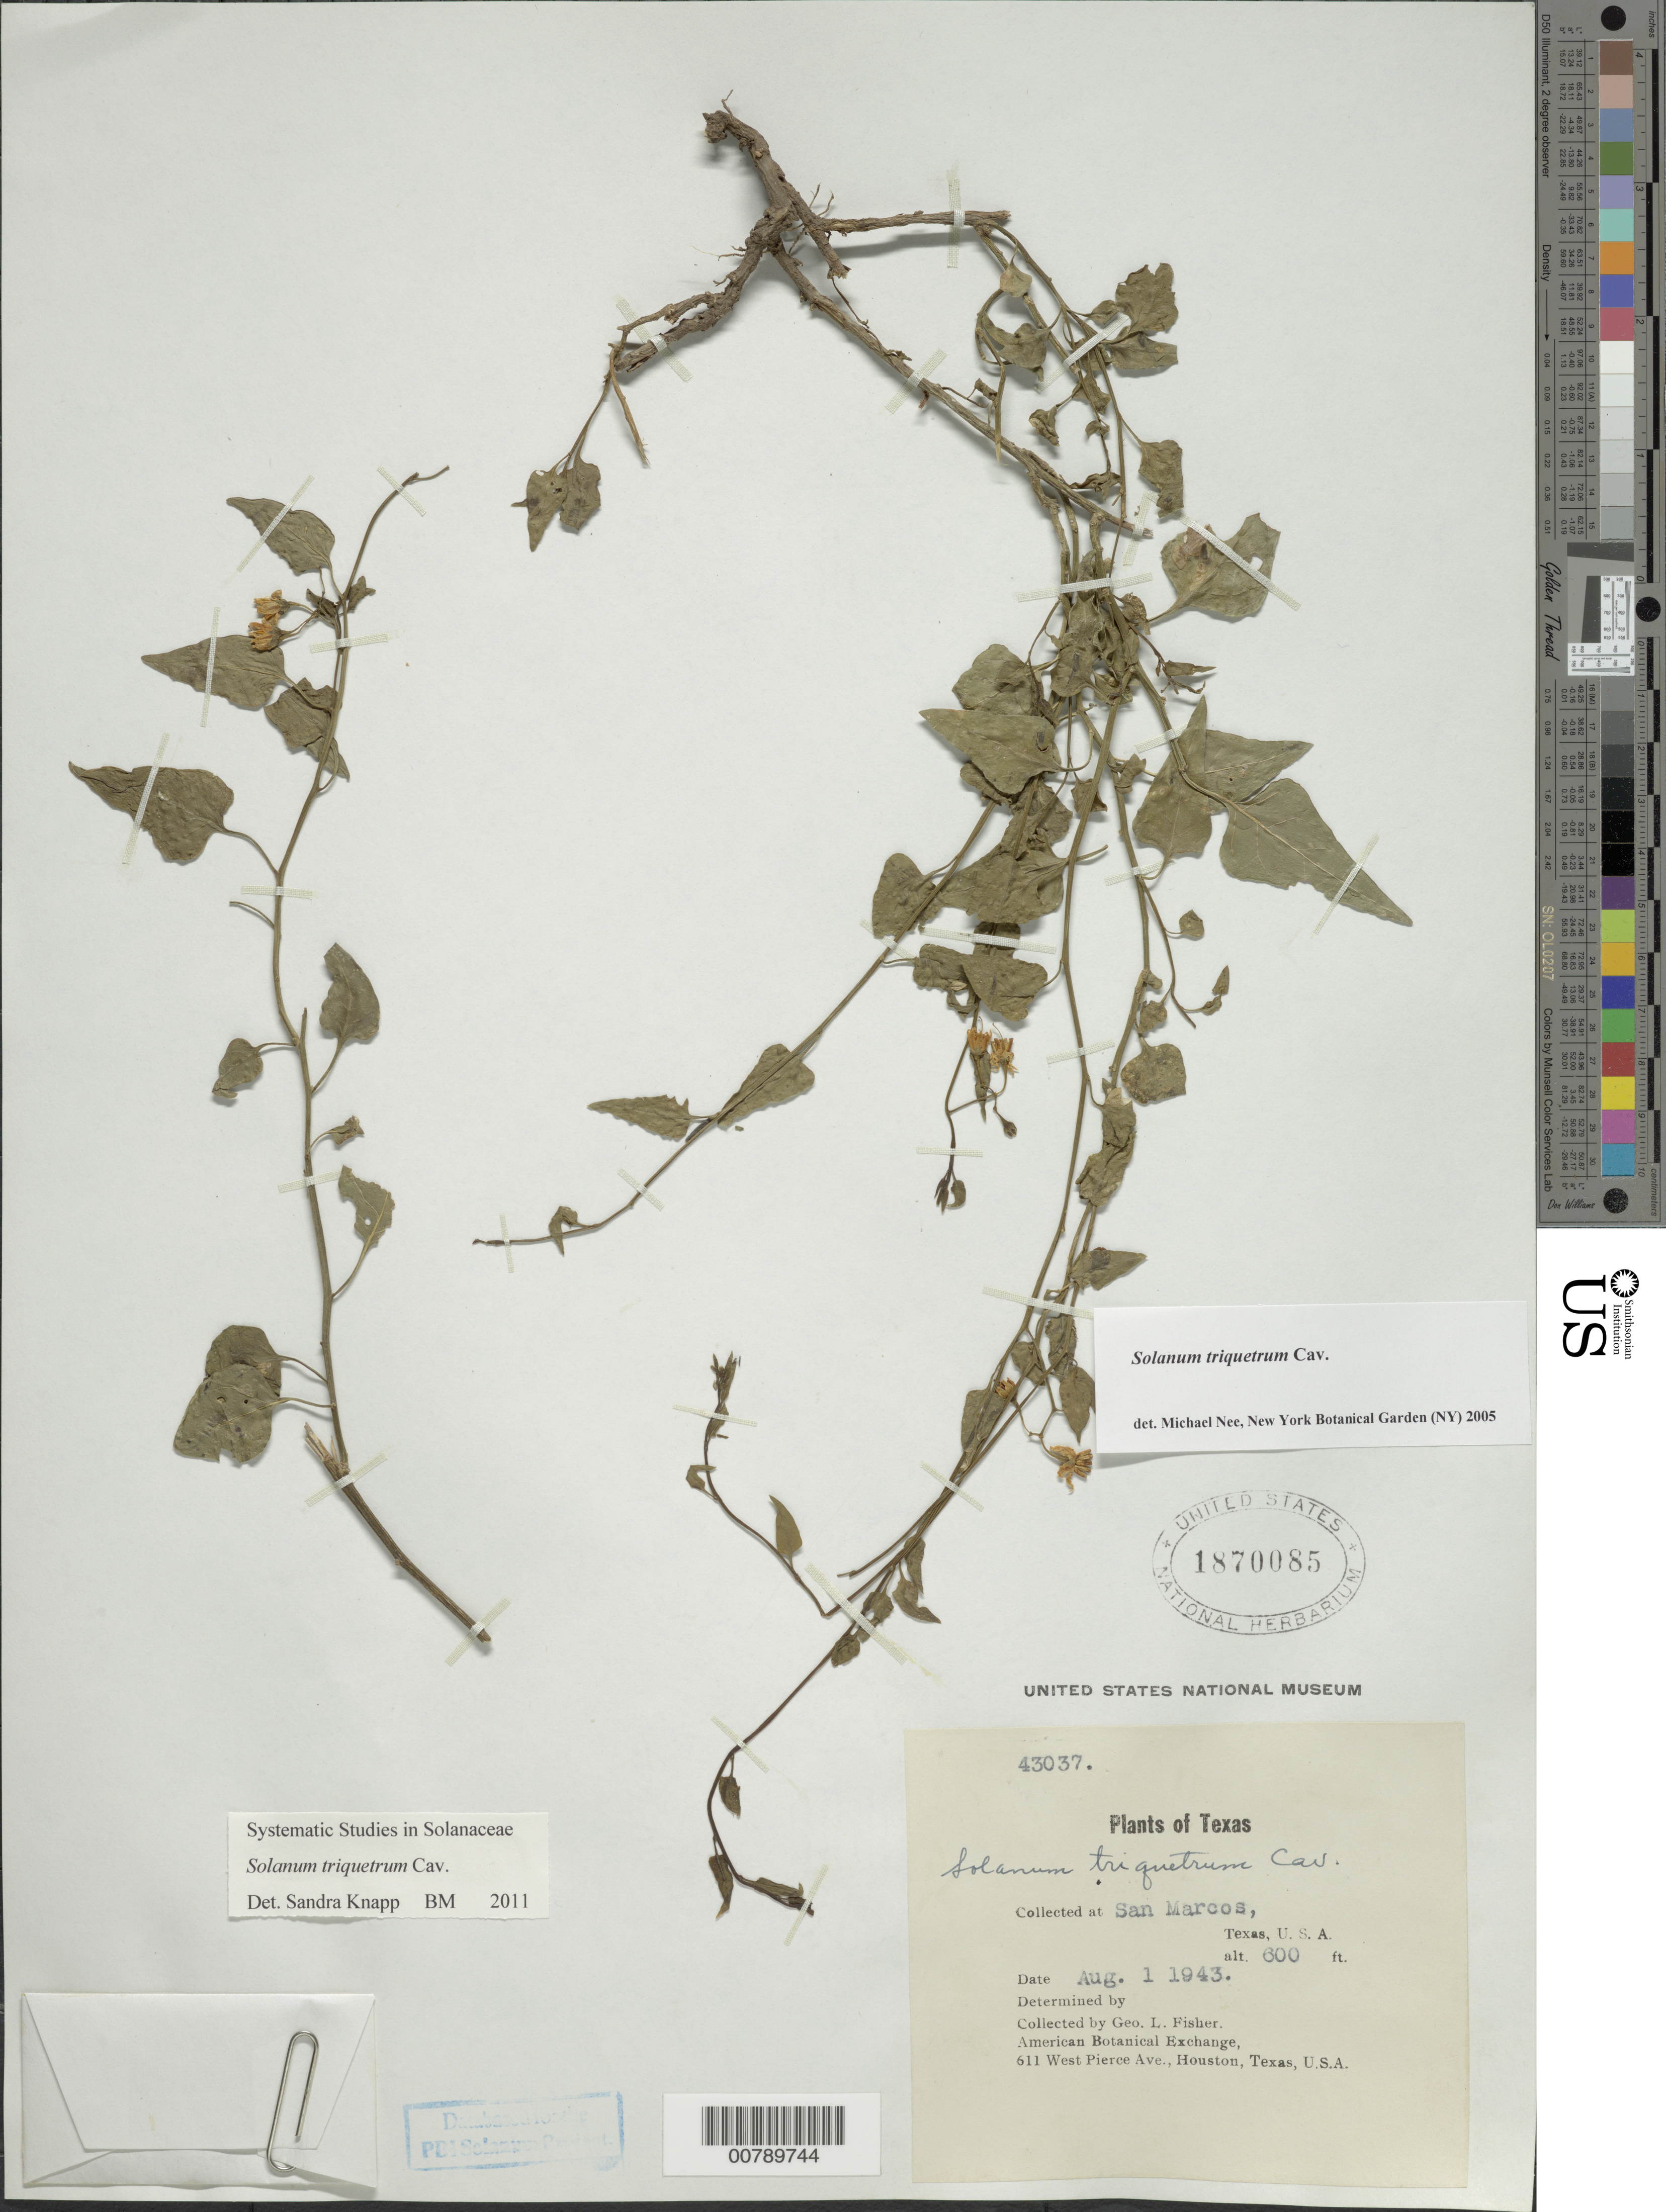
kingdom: Plantae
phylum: Tracheophyta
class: Magnoliopsida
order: Solanales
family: Solanaceae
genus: Solanum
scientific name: Solanum triquetrum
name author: Cav.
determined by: Knapp, S. D.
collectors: G. L. Fisher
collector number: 43037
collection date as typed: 1 Aug 1943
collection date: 1943-08-01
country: United States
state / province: Texas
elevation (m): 167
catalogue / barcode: US 1870085